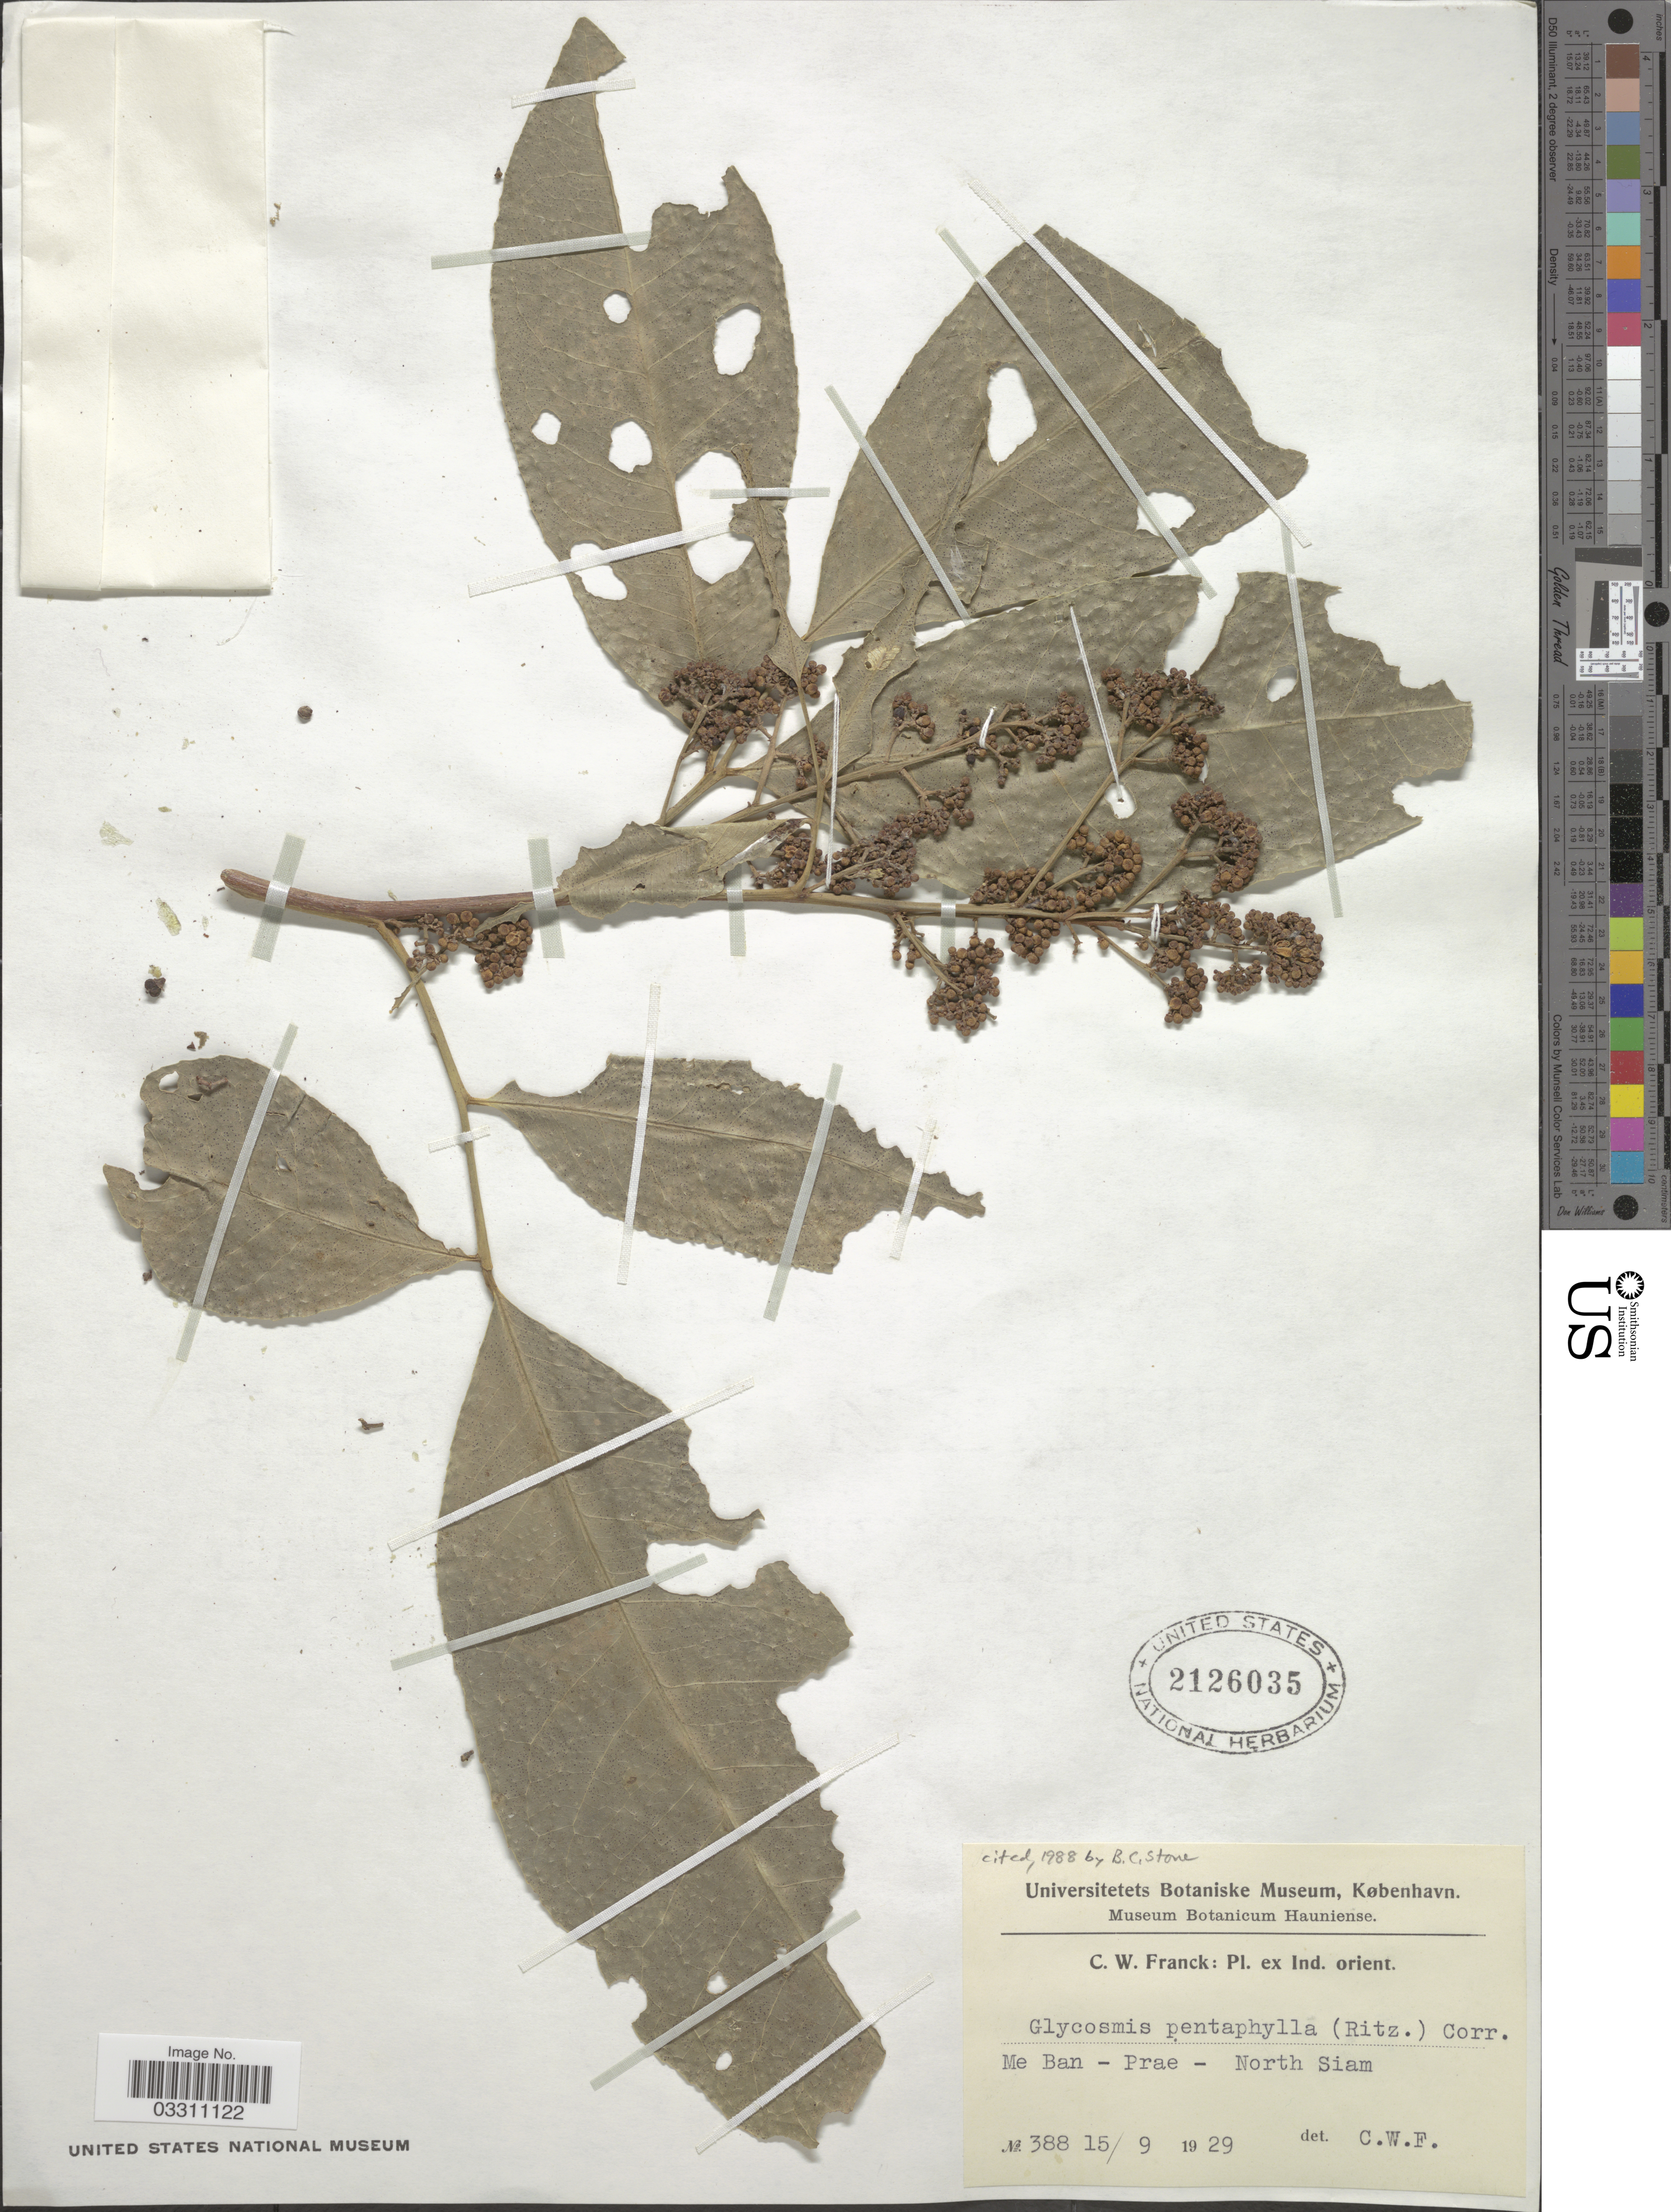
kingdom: Plantae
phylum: Tracheophyta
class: Magnoliopsida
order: Sapindales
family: Rutaceae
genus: Glycosmis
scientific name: Glycosmis pentaphylla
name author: (Retz.) DC.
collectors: C. Franck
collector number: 388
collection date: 1929-09-15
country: Thailand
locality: Ex Ind. orient., Me Ban - Prae - North Siam.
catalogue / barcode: US 2126035